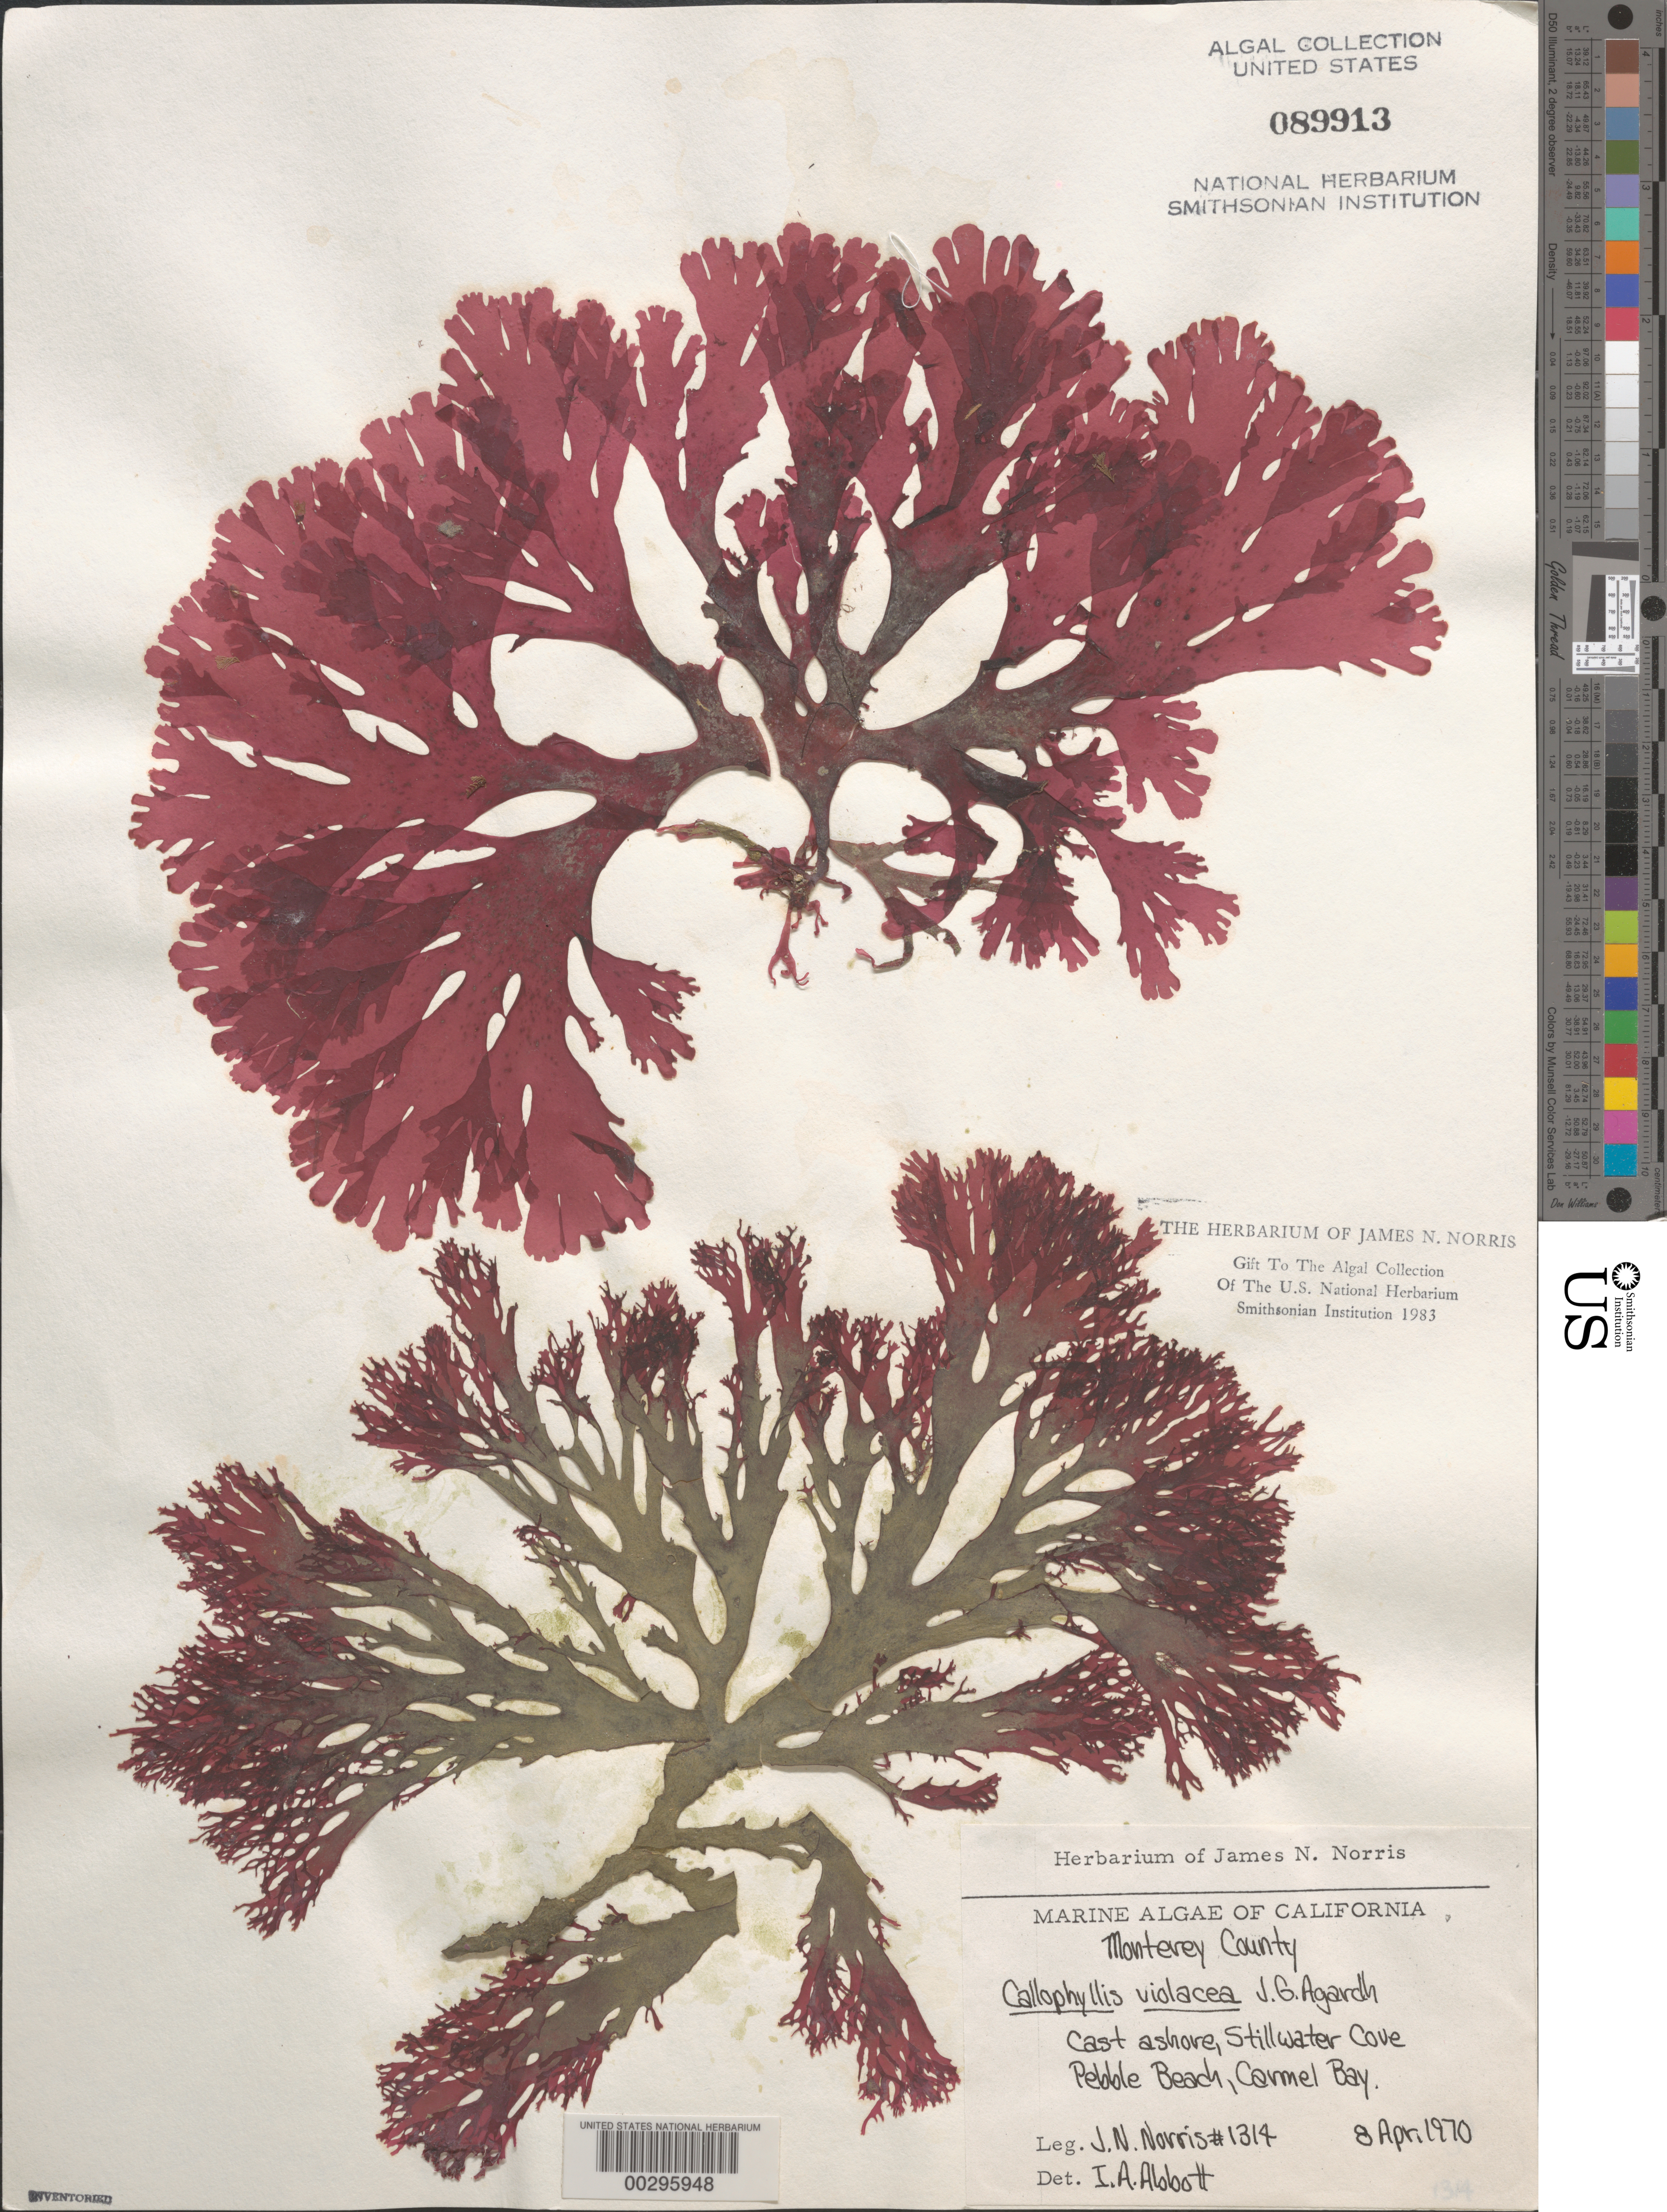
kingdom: Plantae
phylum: Rhodophyta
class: Florideophyceae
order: Gigartinales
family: Kallymeniaceae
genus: Callophyllis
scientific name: Callophyllis violacea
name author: J. Agardh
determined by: Abbott, Isabella A.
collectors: J. N. Norris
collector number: JN-1314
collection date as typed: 08 Apr 1970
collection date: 1970-04-08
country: United States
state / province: California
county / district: Monterey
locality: Stillwater Cove, Pebble Beach, Carmel Bay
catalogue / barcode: US 89913